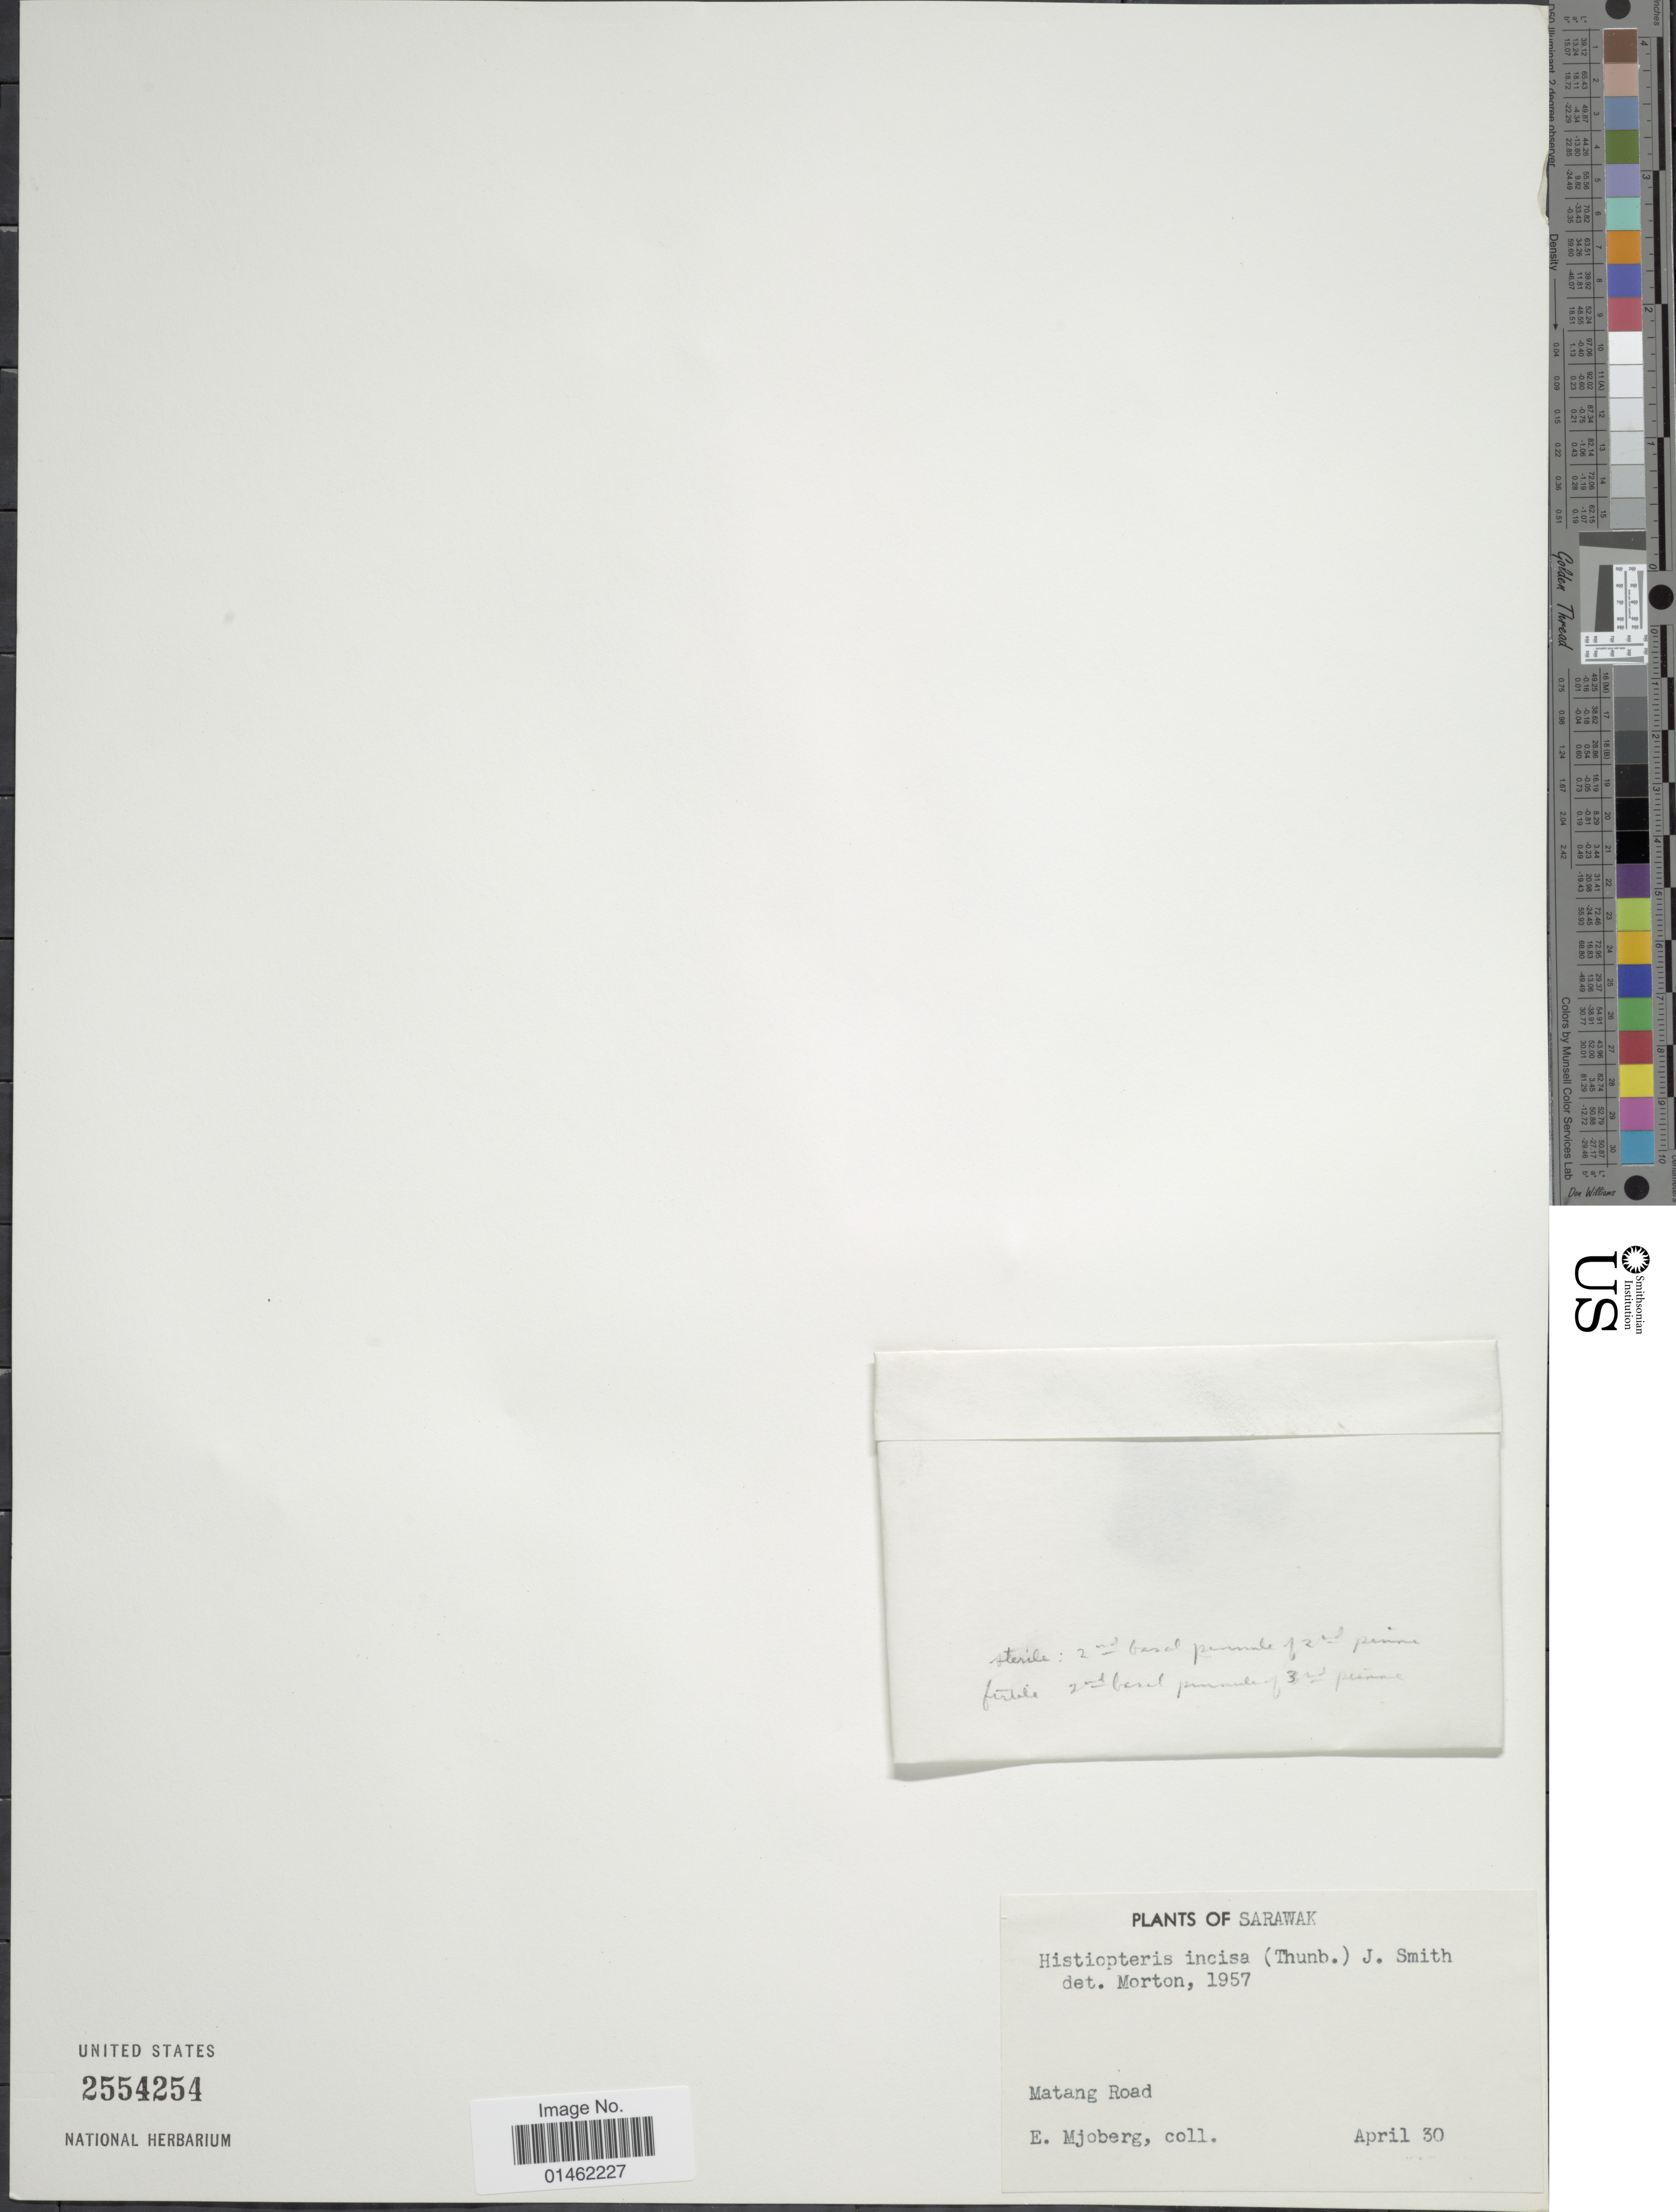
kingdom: Plantae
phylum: Tracheophyta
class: Polypodiopsida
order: Polypodiales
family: Dennstaedtiaceae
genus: Histiopteris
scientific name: Histiopteris incisa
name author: (Thunb.) J. Sm.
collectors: E. Mjoberg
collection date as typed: Transcribed d/m/y: /4/30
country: Malaysia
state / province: Sarawak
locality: Matang Road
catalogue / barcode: US 2554254